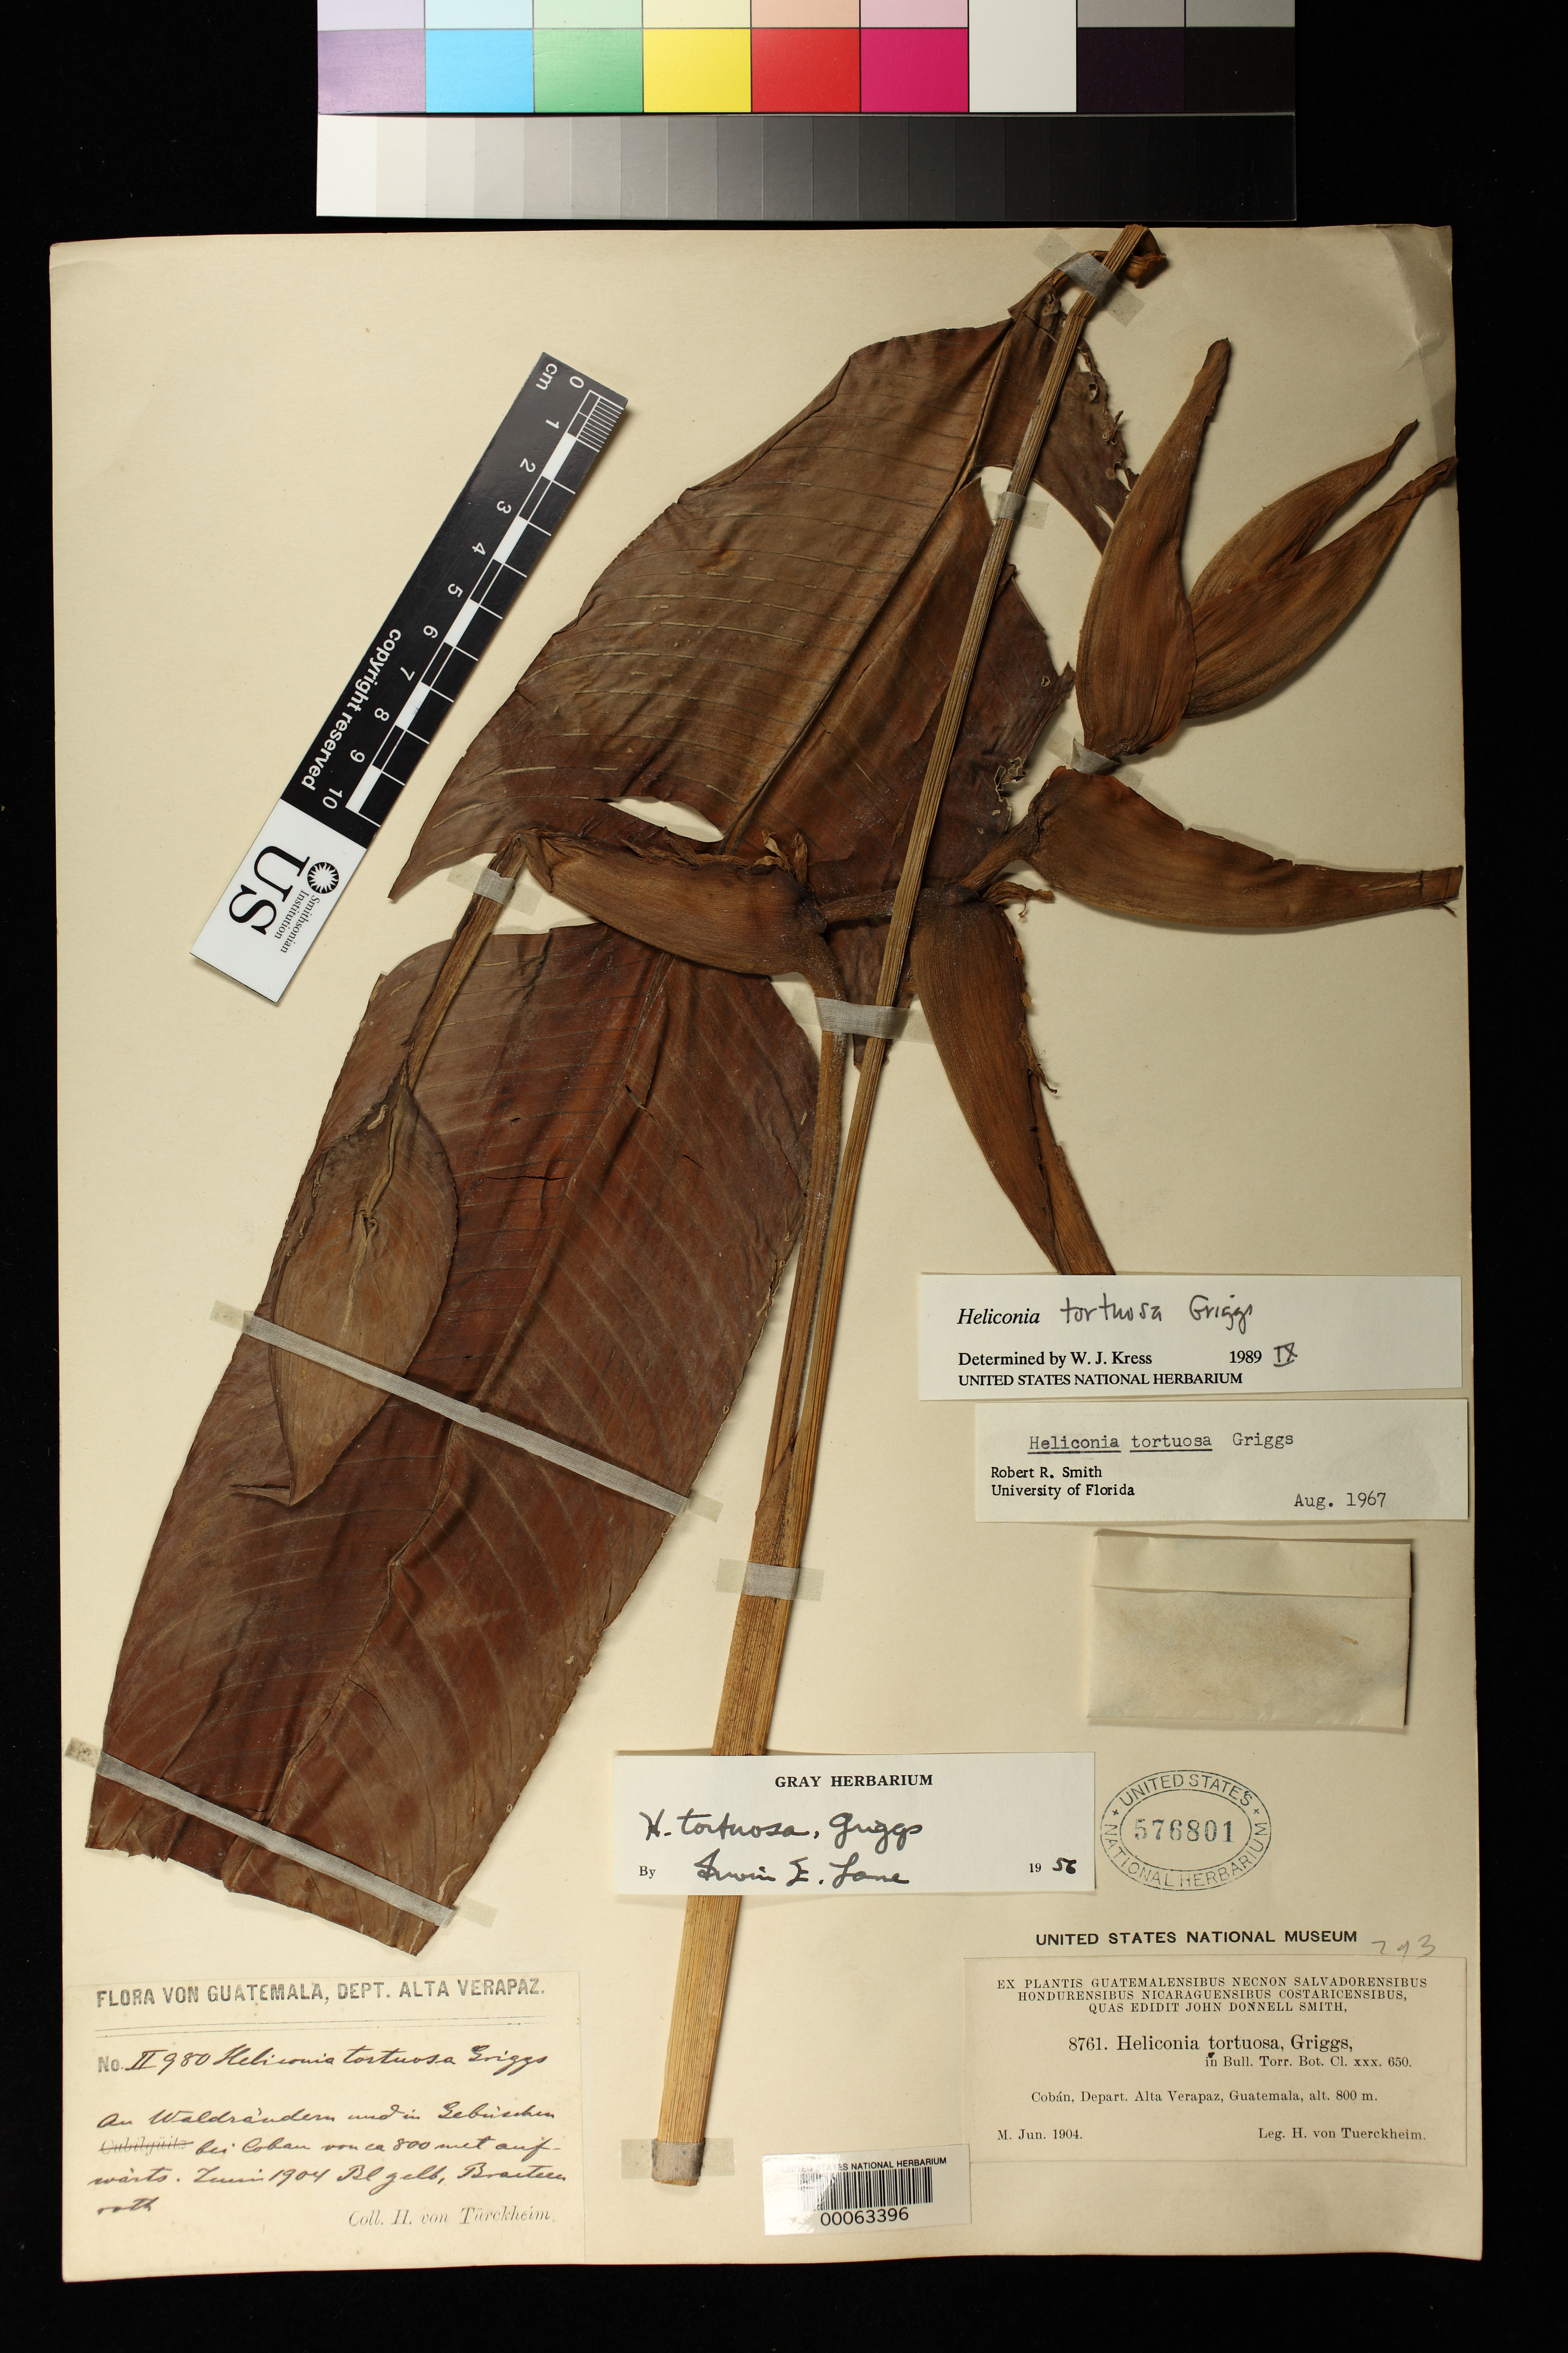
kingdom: Plantae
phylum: Tracheophyta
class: Liliopsida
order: Zingiberales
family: Heliconiaceae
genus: Heliconia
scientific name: Heliconia tortuosa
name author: R.F. Griggs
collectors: H. von Türckheim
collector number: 8761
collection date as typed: Jun 1904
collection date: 1904-06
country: Guatemala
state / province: Alta Verapaz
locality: Cobán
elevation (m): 800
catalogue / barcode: US 576801